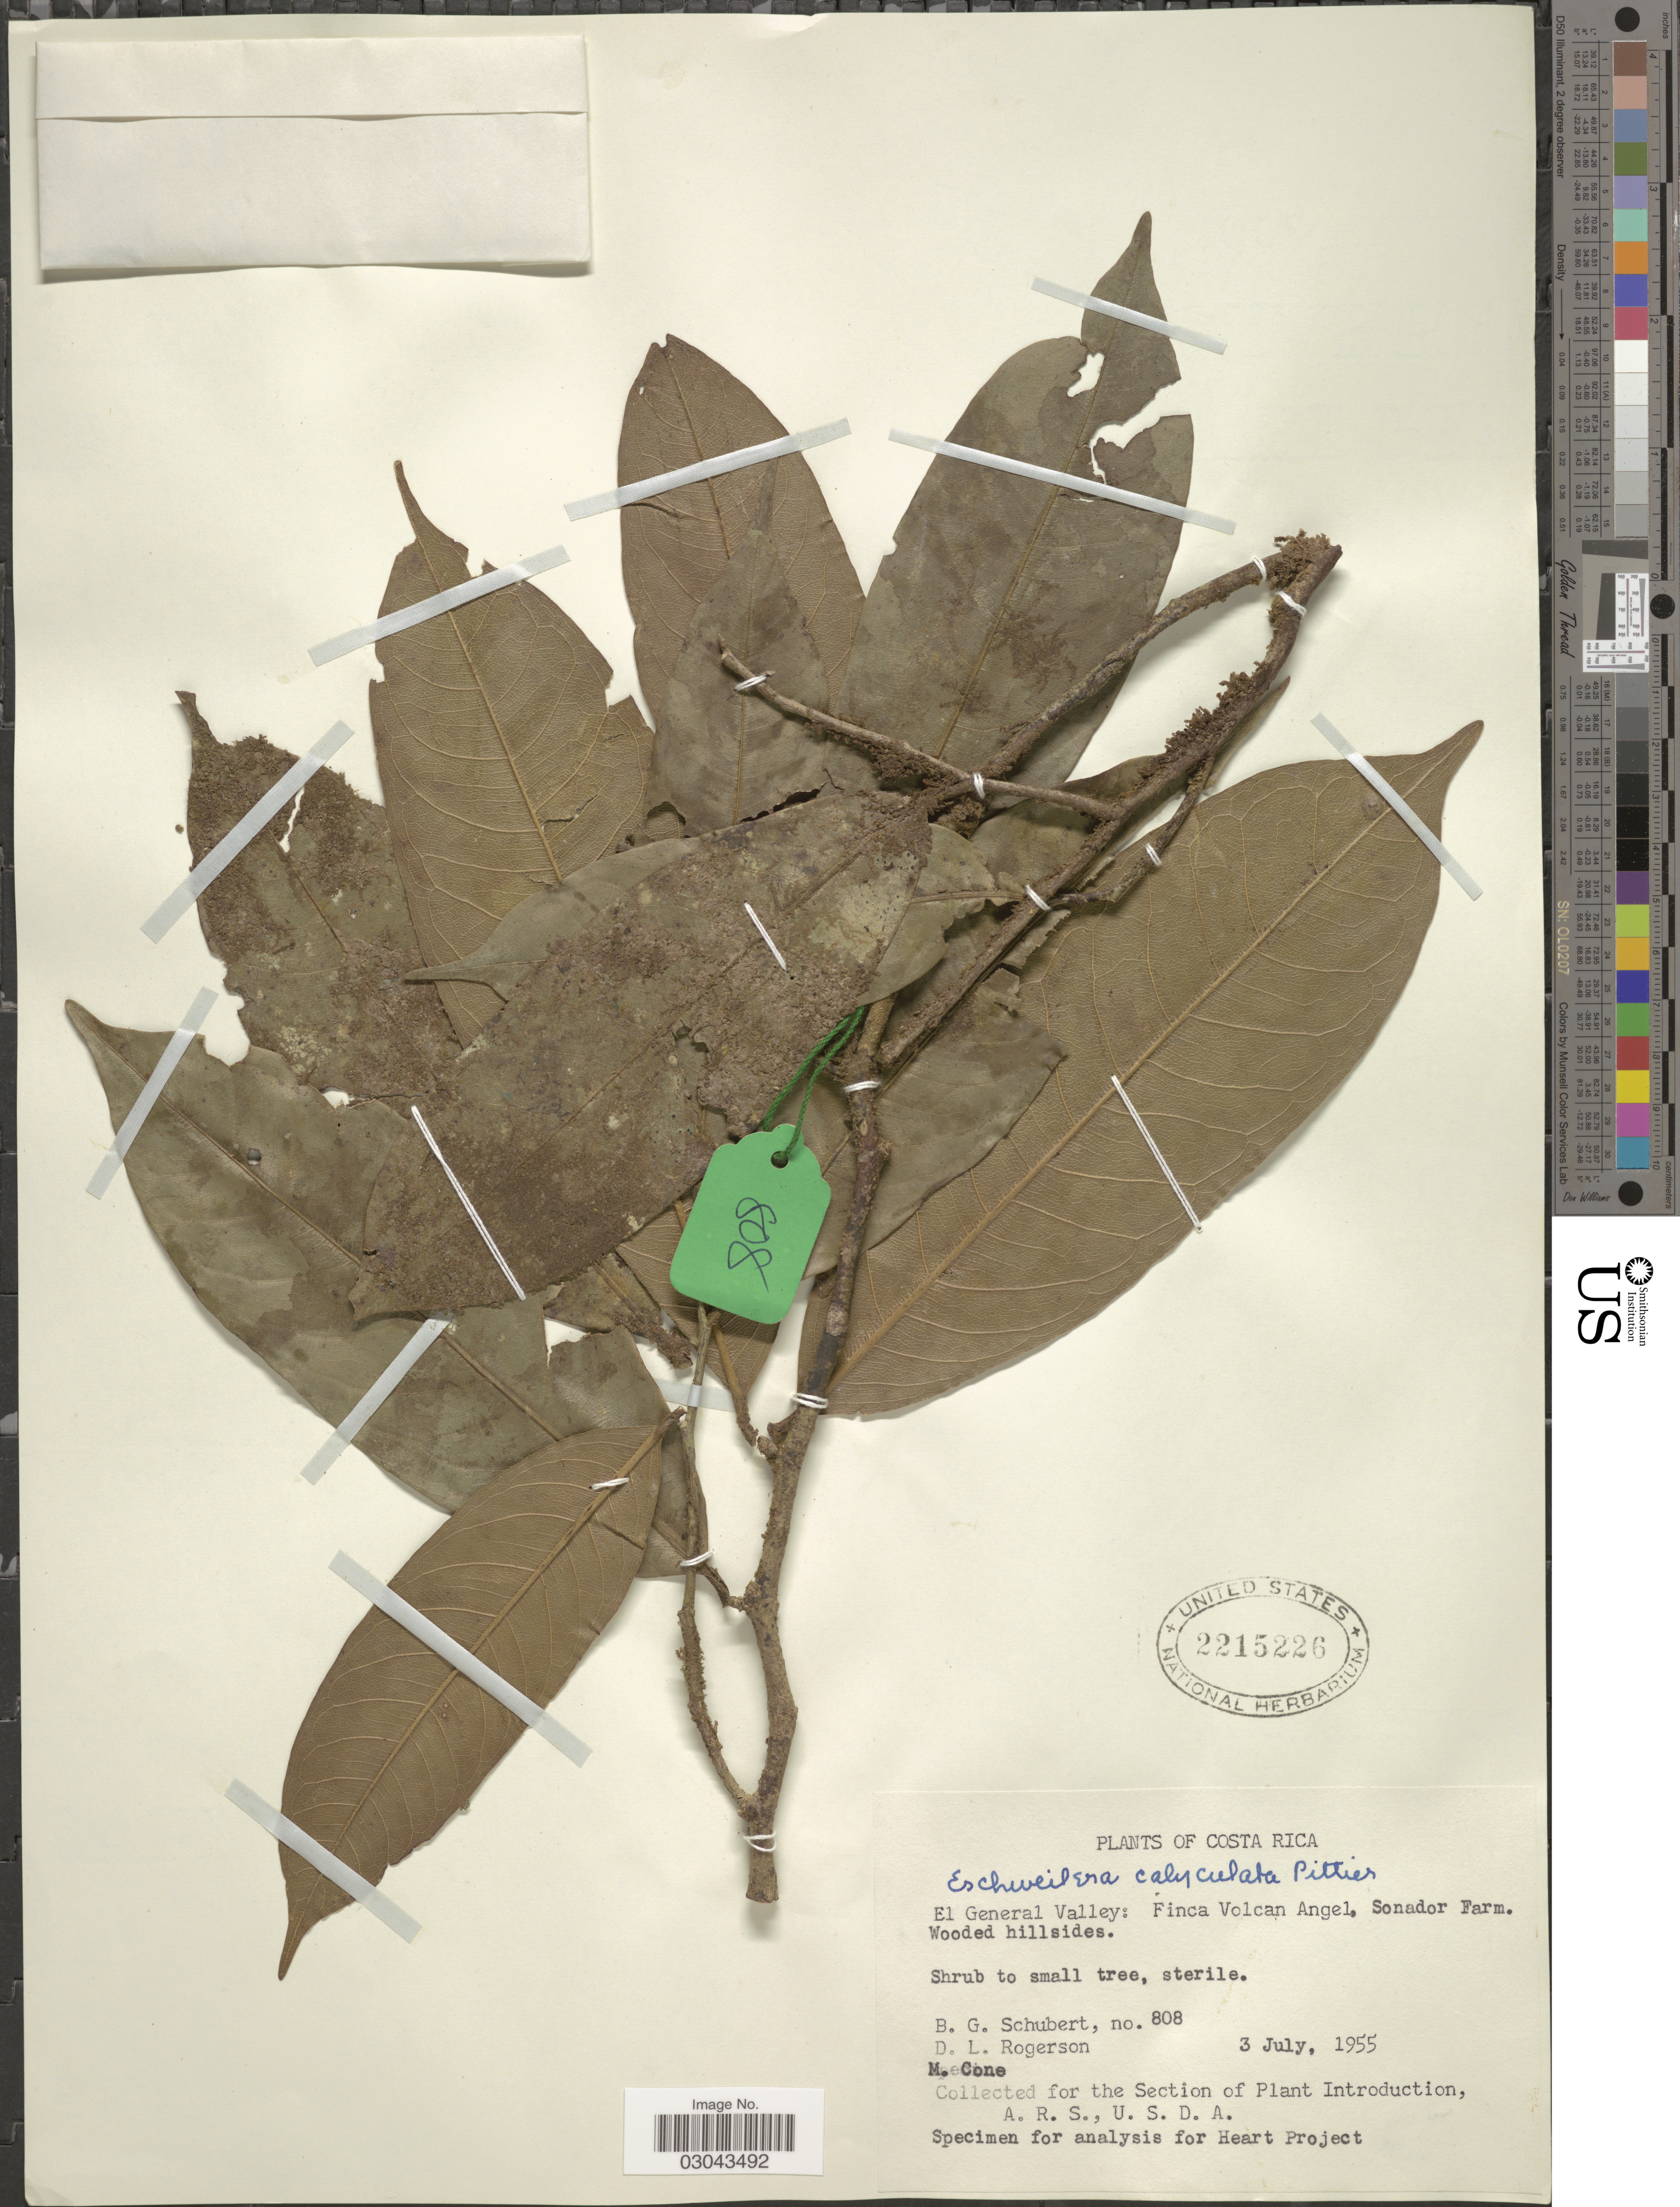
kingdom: Plantae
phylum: Tracheophyta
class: Magnoliopsida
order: Ericales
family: Lecythidaceae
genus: Eschweilera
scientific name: Eschweilera calyculata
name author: Pittier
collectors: B. Schubert, D. Rogerson & M. Cone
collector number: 808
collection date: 1955-07-03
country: Costa Rica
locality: El General Valley: Finca Volcan Angel, Sonador Farm.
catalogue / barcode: US 2215226